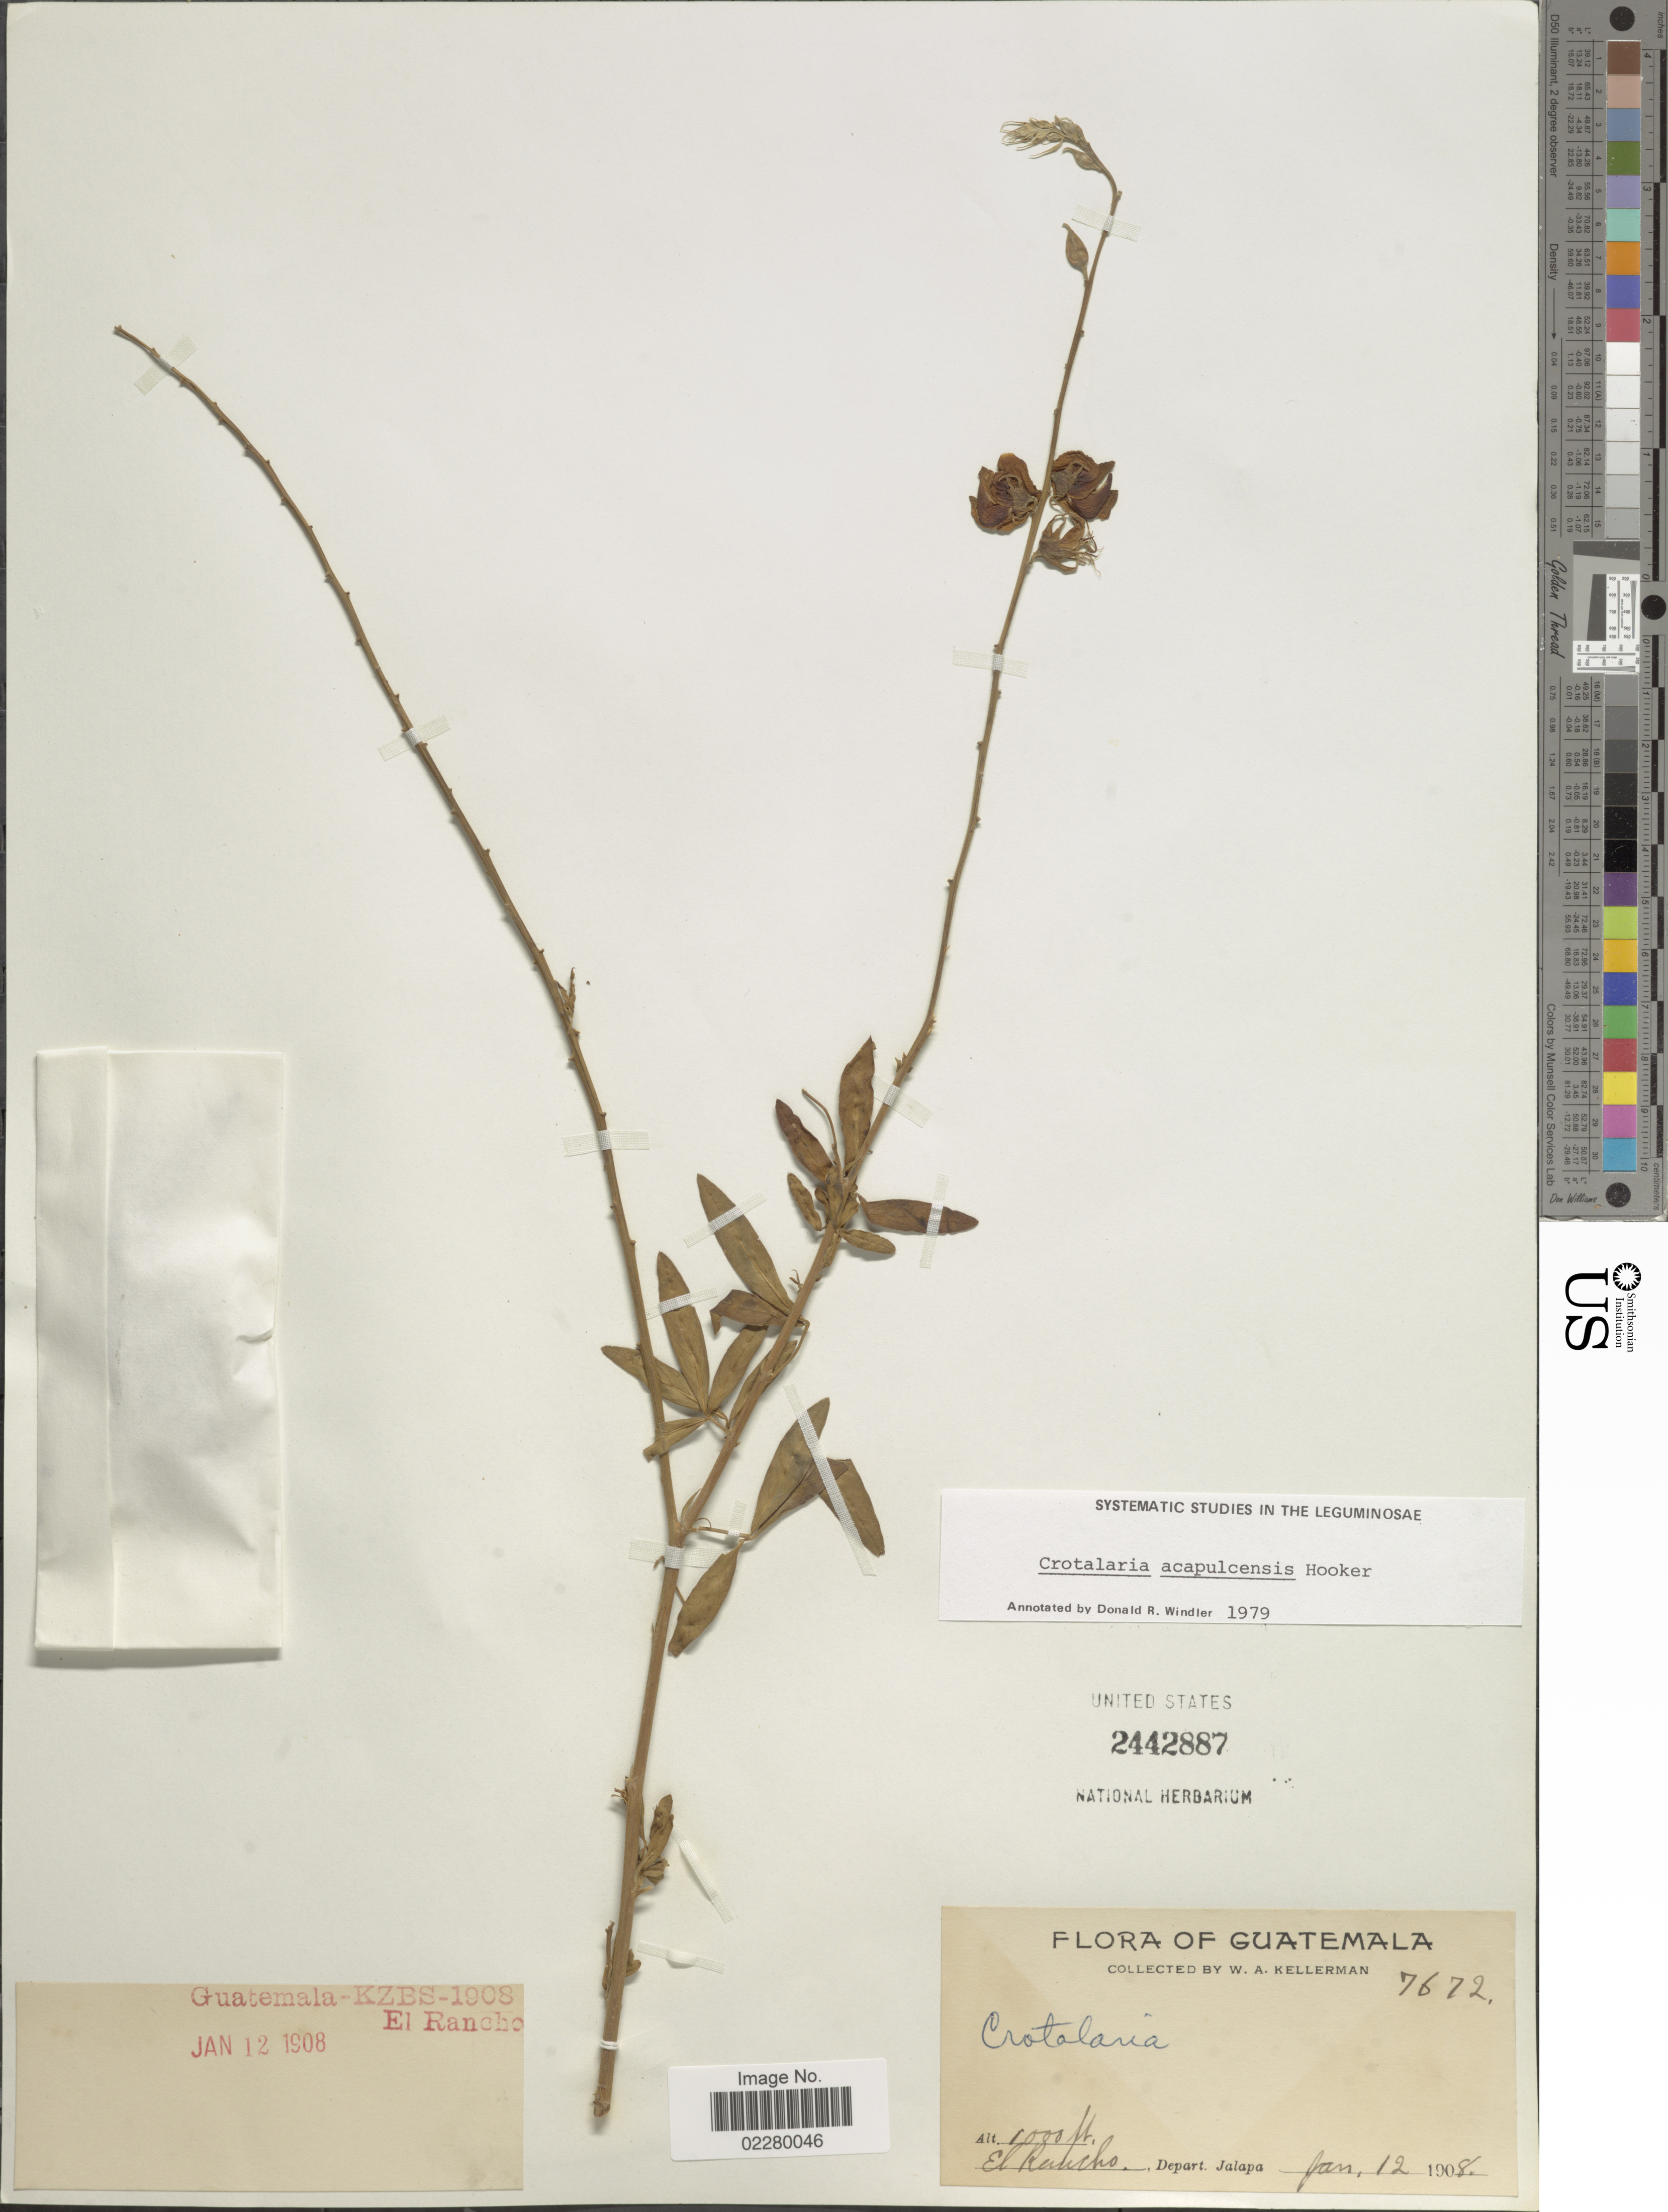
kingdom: Plantae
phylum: Tracheophyta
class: Magnoliopsida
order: Fabales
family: Fabaceae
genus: Crotalaria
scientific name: Crotalaria acapulcensis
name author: Hook. & Arn.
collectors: W. Kellerman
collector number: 7672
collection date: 1908-01-12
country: Guatemala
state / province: Jalapa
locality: El Rancho, Depart. Jalapa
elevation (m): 305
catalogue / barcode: US 2442887